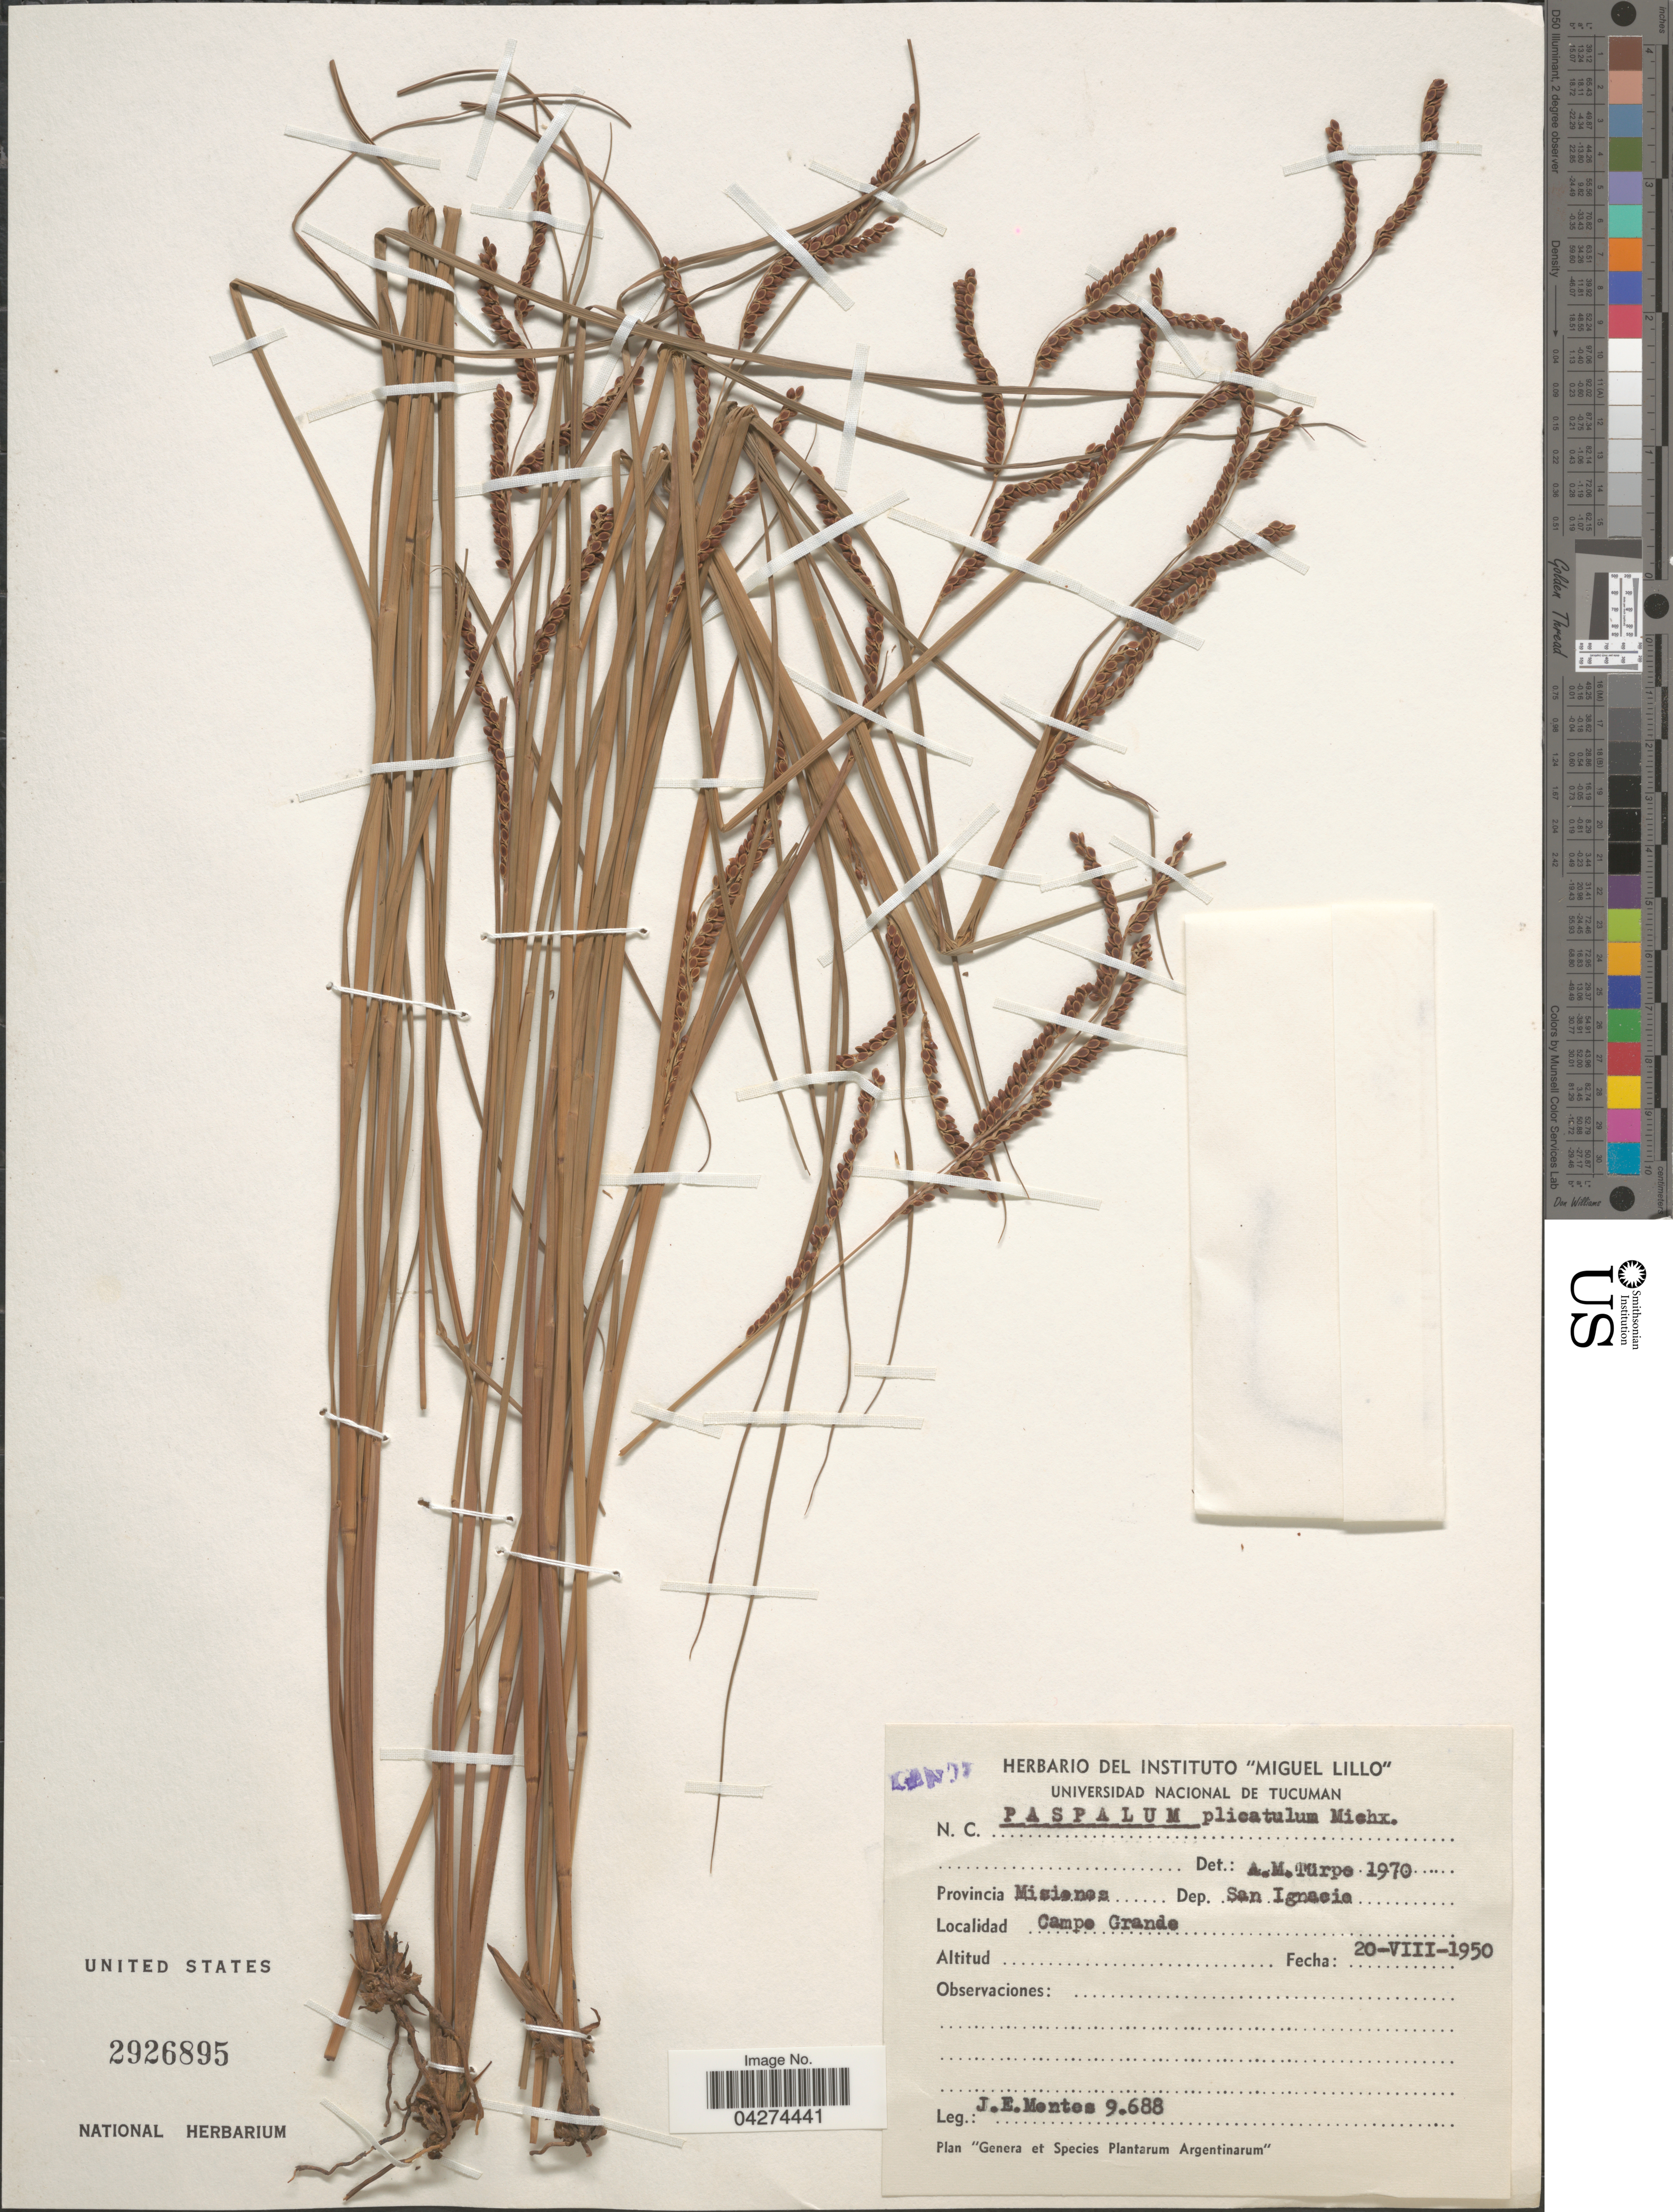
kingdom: Plantae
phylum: Tracheophyta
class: Liliopsida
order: Poales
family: Poaceae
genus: Paspalum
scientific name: Paspalum plicatulum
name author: Michx.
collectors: J. E. Montes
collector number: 9688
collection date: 1950-08-20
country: Argentina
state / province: Misiones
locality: Dep. San Ignacio. Campo Grande.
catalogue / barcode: US 2926895